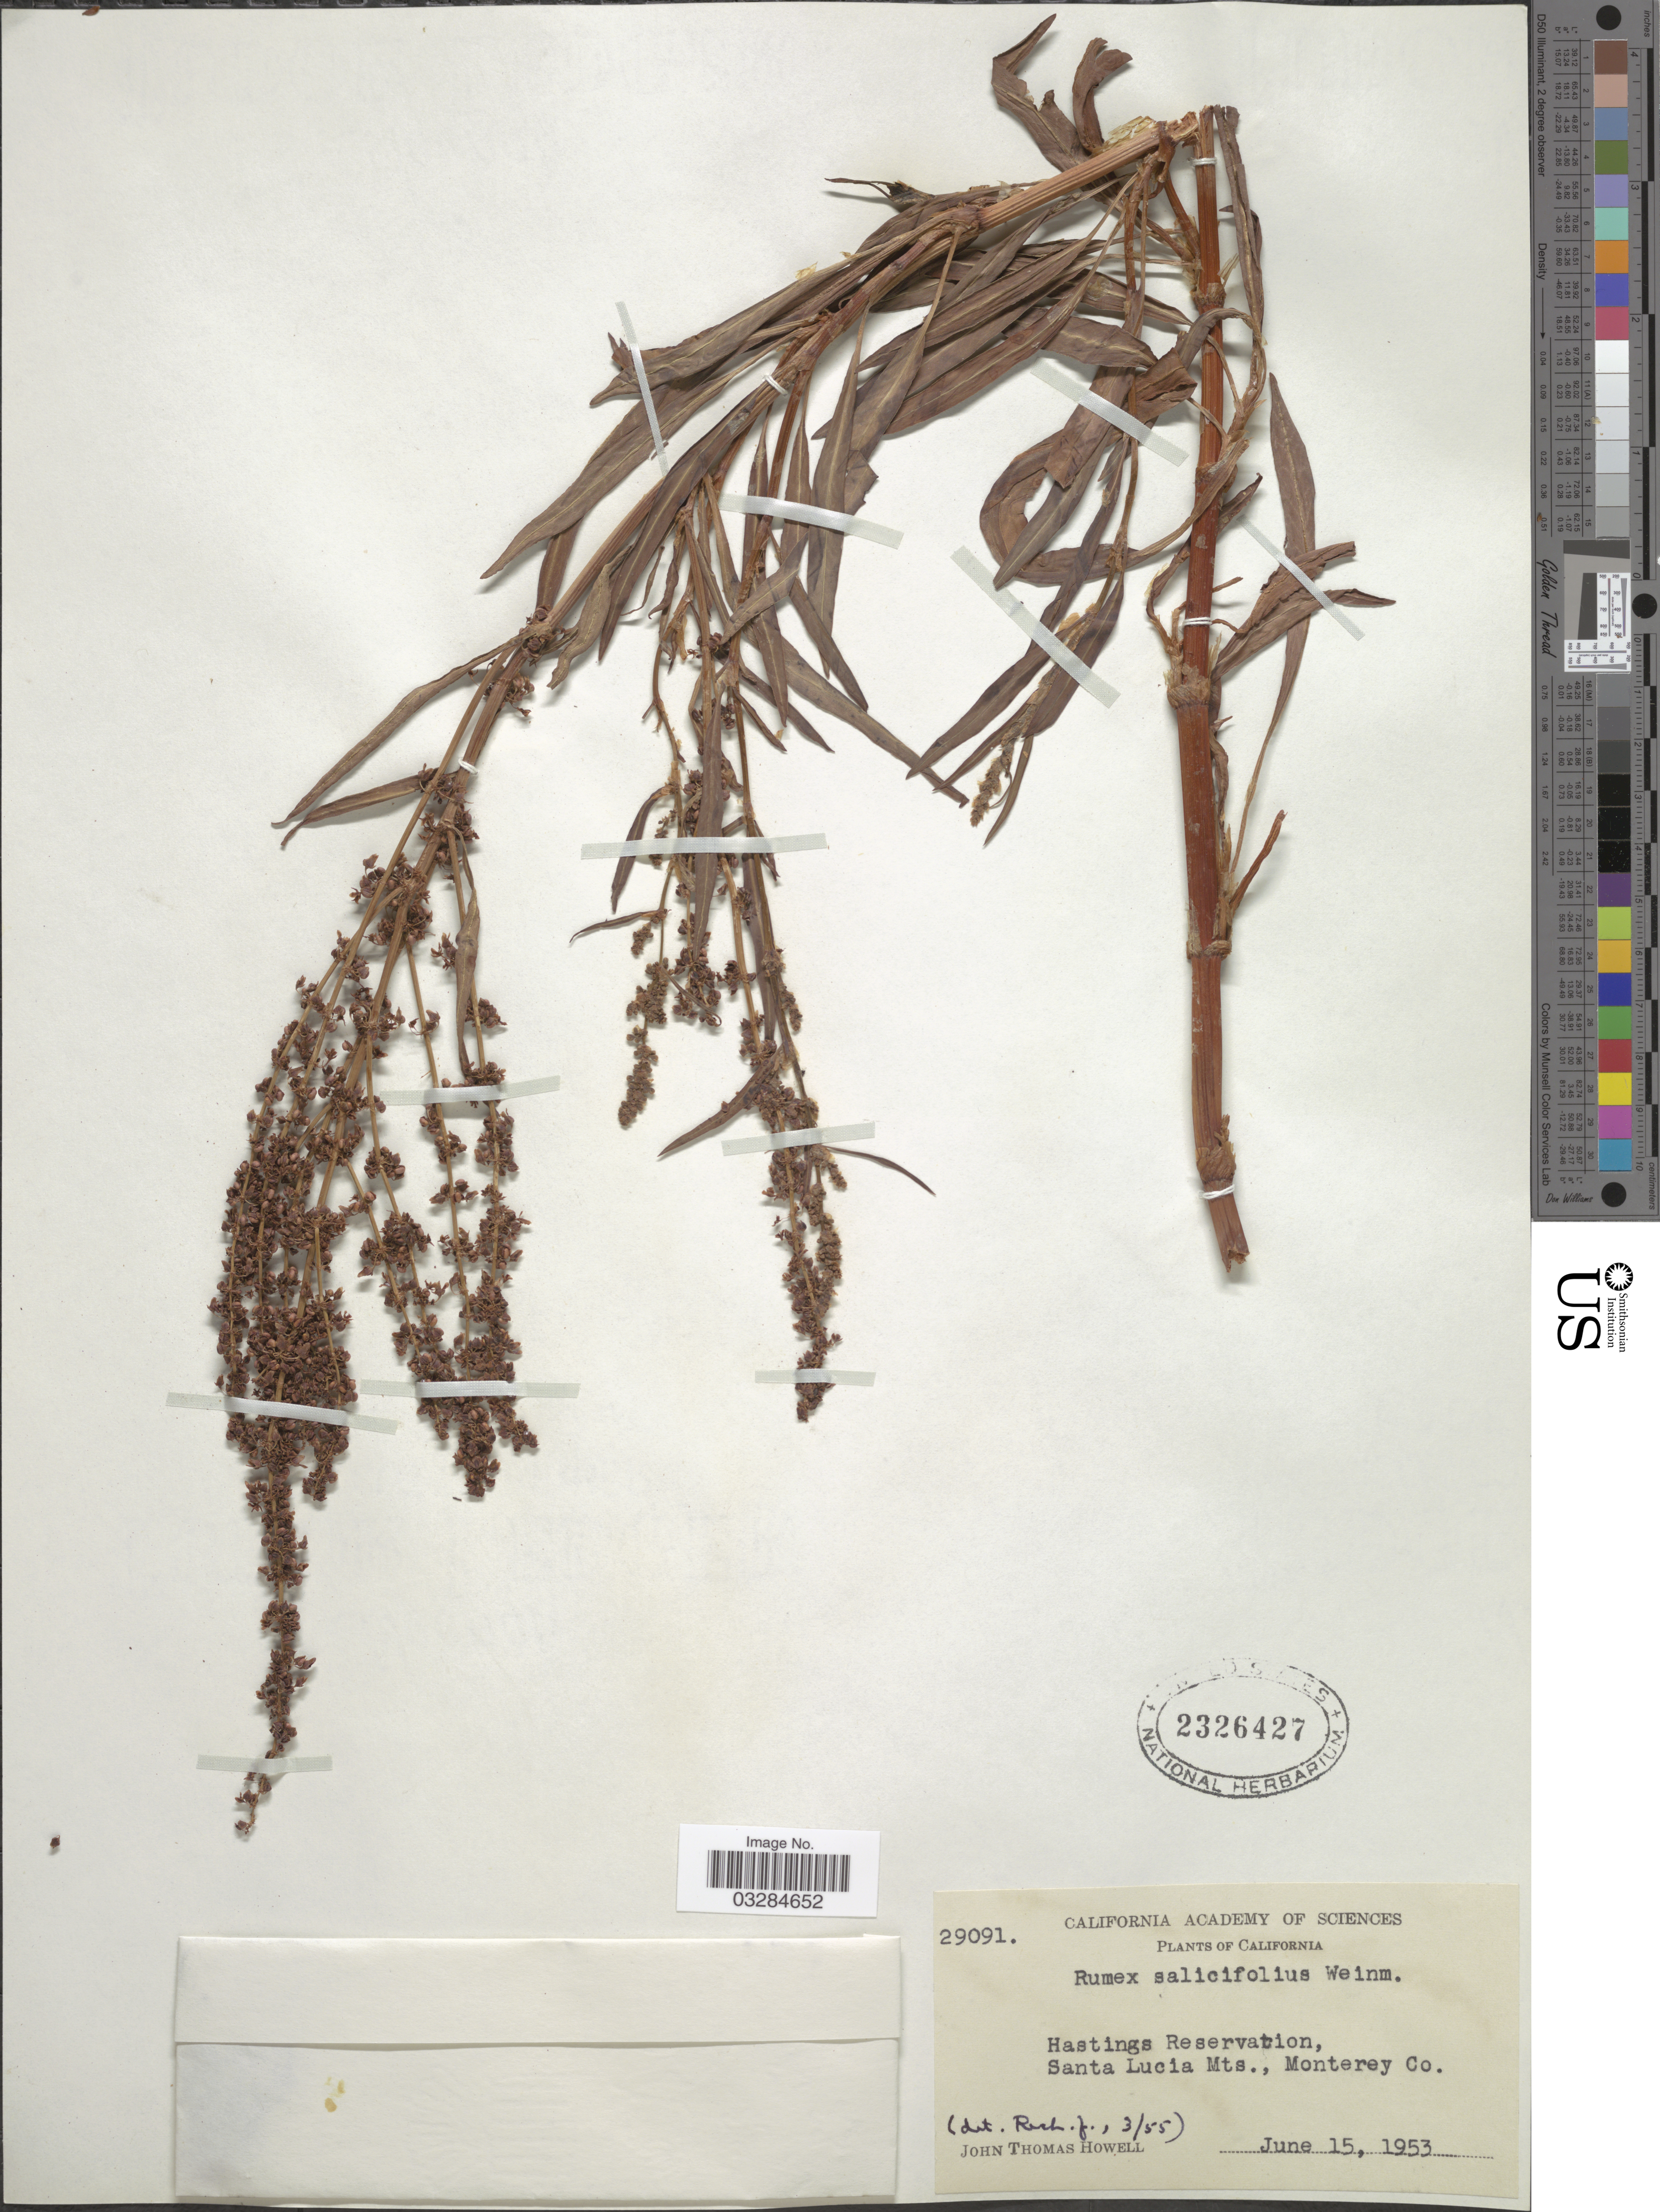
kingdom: Plantae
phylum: Tracheophyta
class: Magnoliopsida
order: Caryophyllales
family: Polygonaceae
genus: Rumex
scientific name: Rumex salicifolius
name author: Weinm.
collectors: J. T. Howell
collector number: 29091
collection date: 1953-06-15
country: United States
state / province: California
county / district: Monterey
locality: Hastings Reservation, Santa Lucia Mts., Monterey Co.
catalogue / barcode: US 2326427